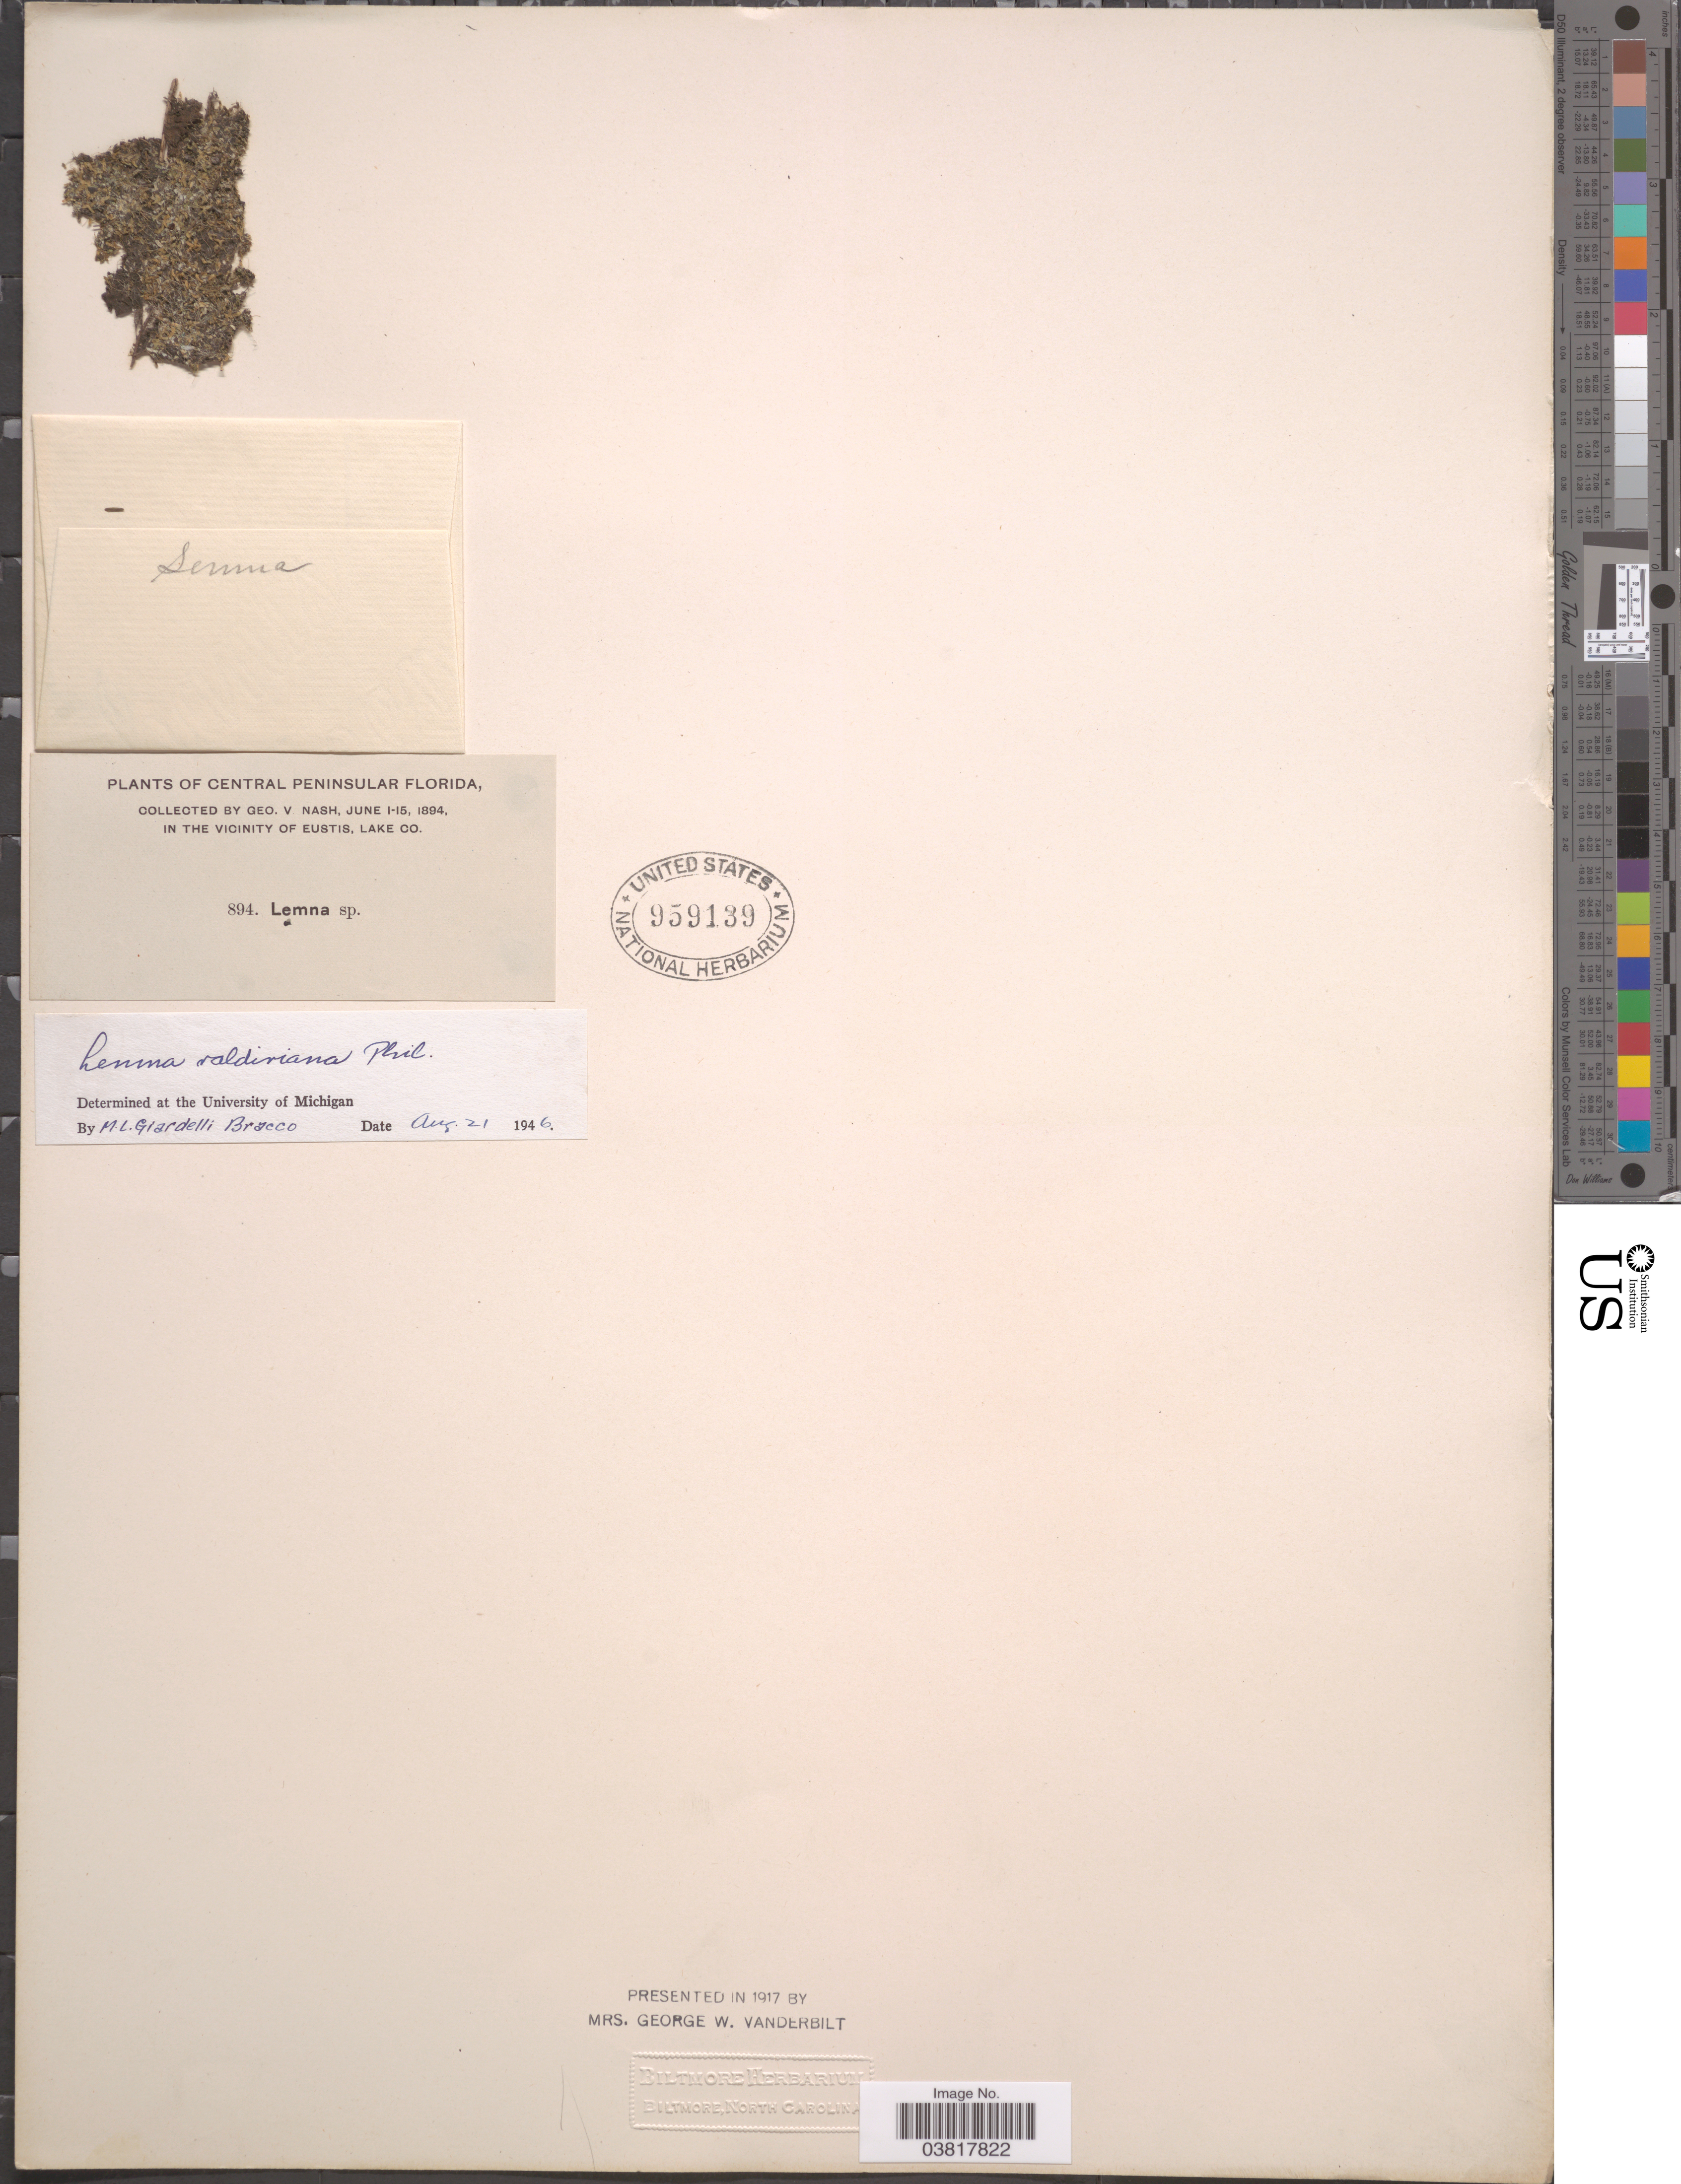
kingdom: Plantae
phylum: Tracheophyta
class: Liliopsida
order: Alismatales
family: Araceae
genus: Lemna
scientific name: Lemna valdiviana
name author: Phil.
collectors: G. V. Nash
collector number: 894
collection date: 1894-06-01/1894-06-15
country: United States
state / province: Florida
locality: Central Peninsular Florida. In the Vicinity of Eustis, Lake Co.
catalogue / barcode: US 959139